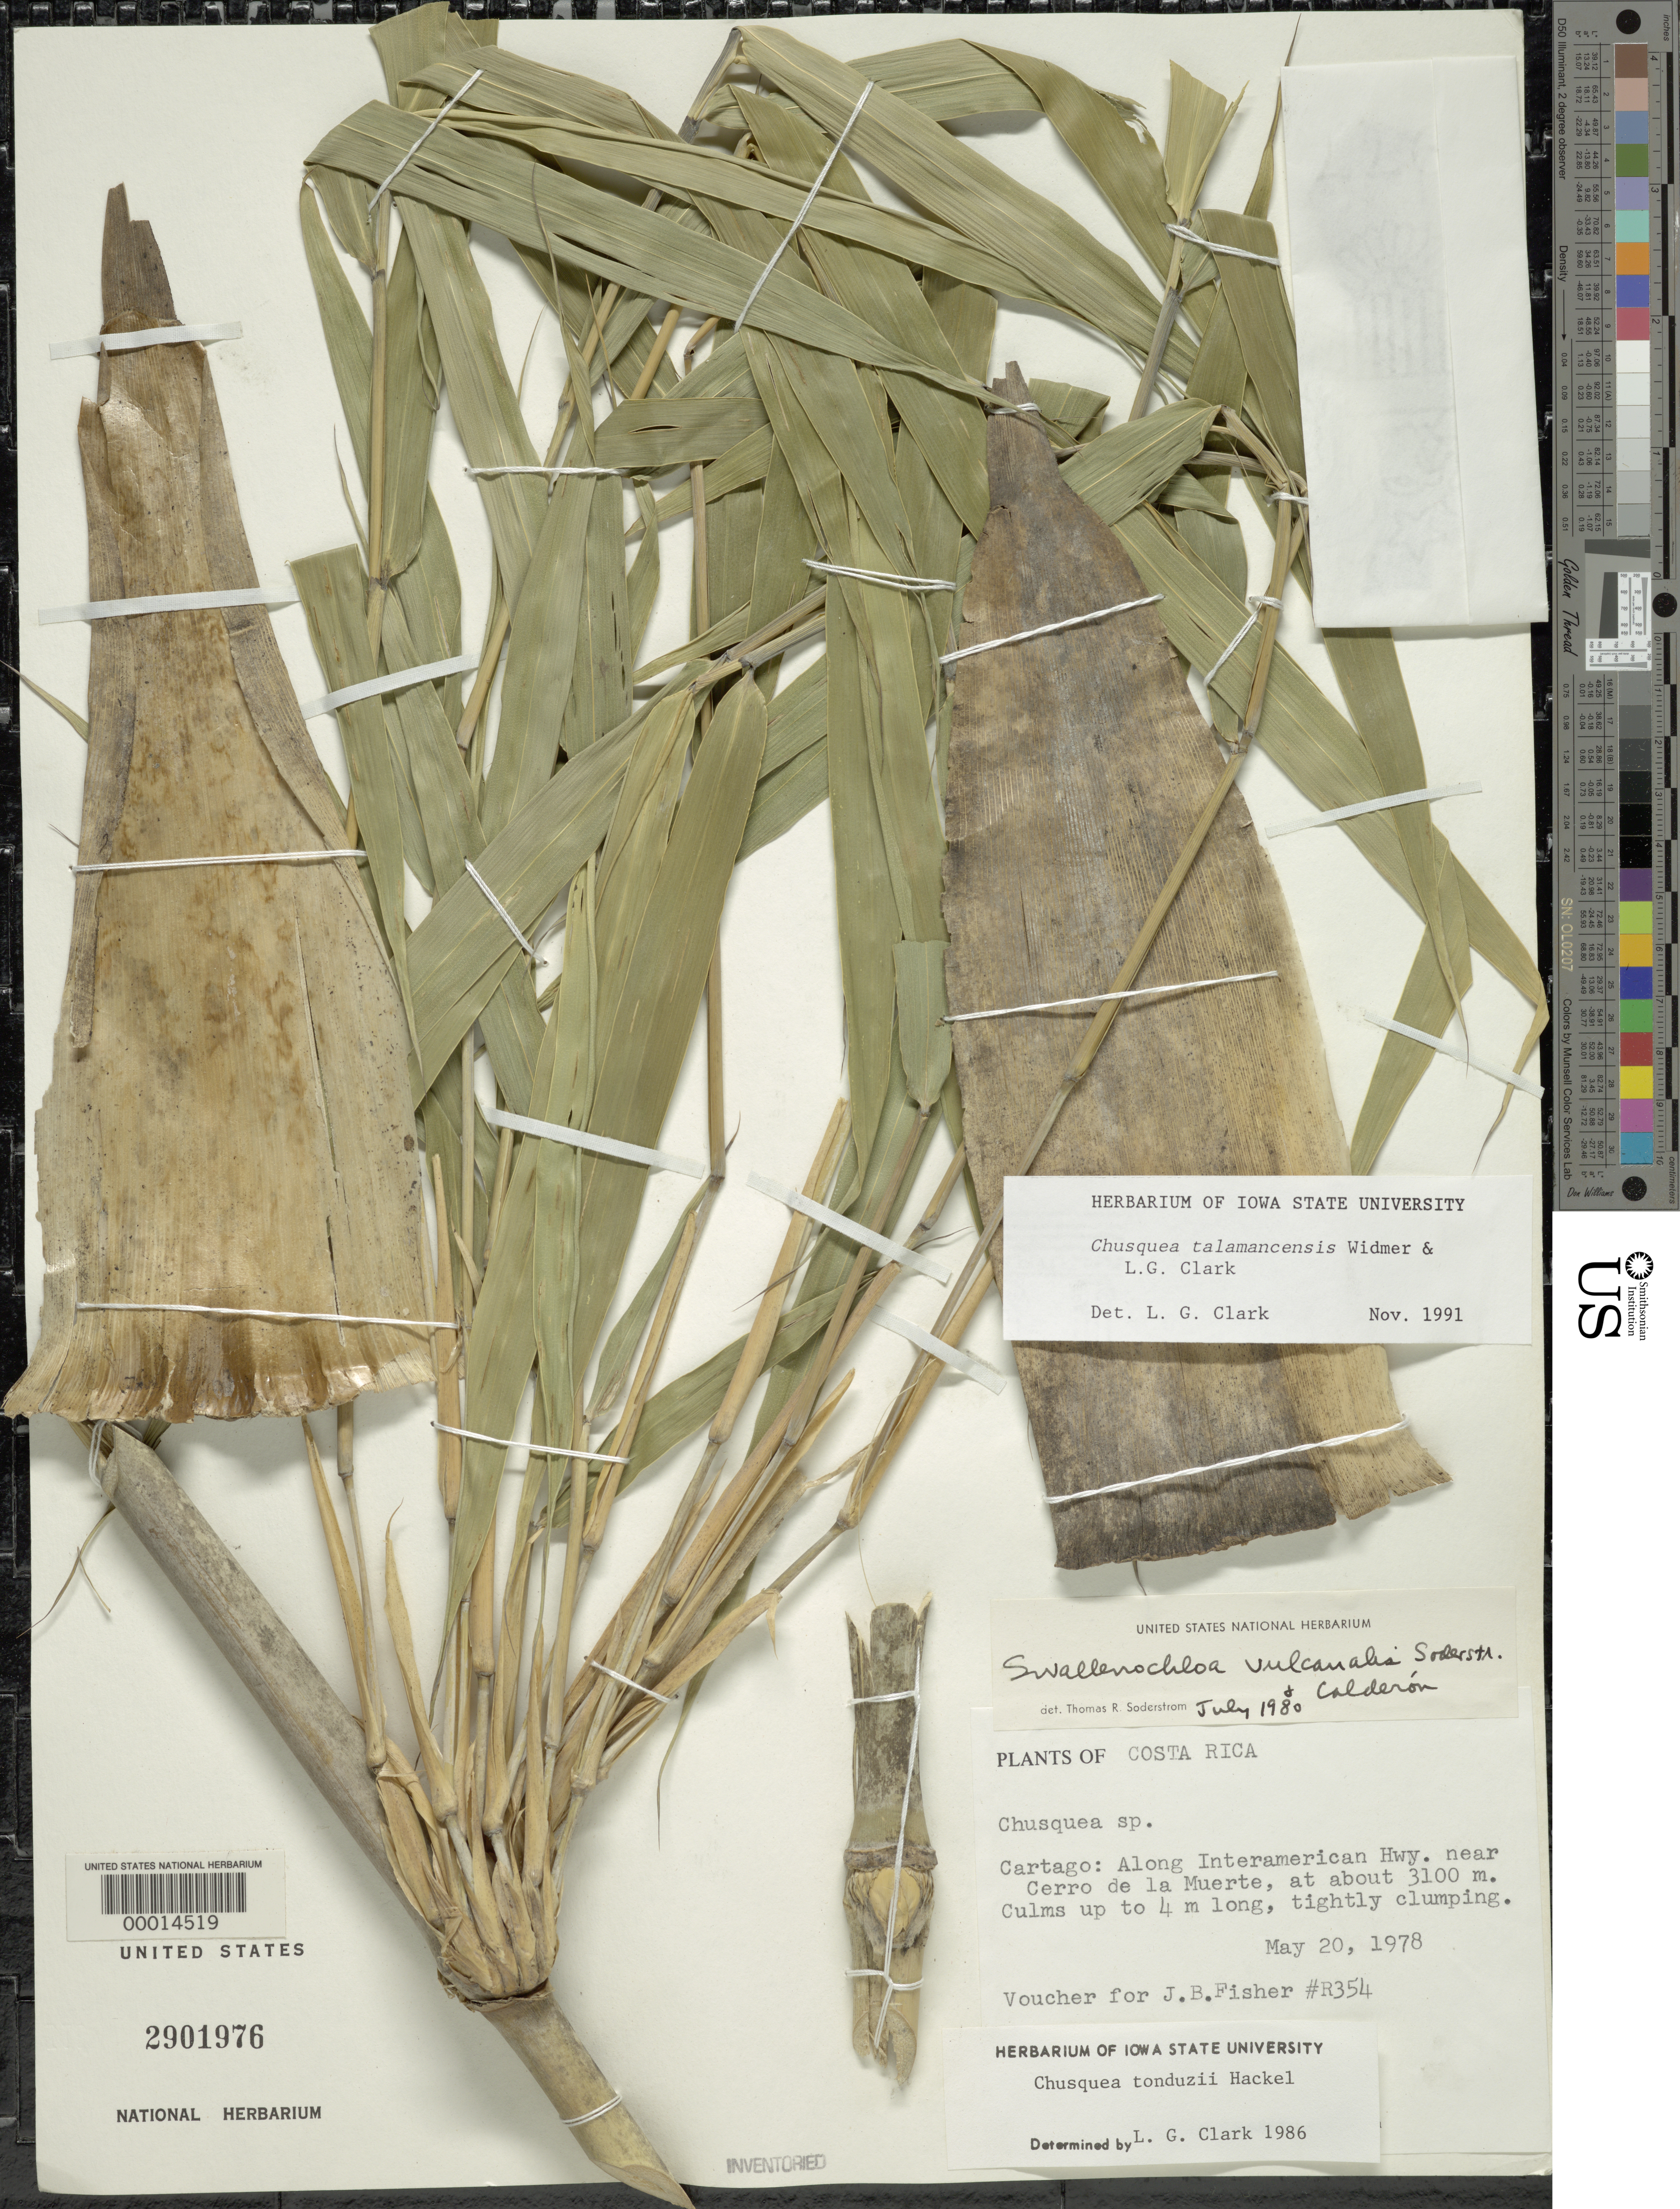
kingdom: Plantae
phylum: Tracheophyta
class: Liliopsida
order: Poales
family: Poaceae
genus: Chusquea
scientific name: Chusquea talamancensis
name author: Y. Widmer & L.G. Clark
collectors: J. B. Fisher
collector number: R 354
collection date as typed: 20 May 1978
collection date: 1978-05-20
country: Costa Rica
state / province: Cartago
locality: Cerro de La Muerte, Interamerican Hwy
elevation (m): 3100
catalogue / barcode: US 2901976